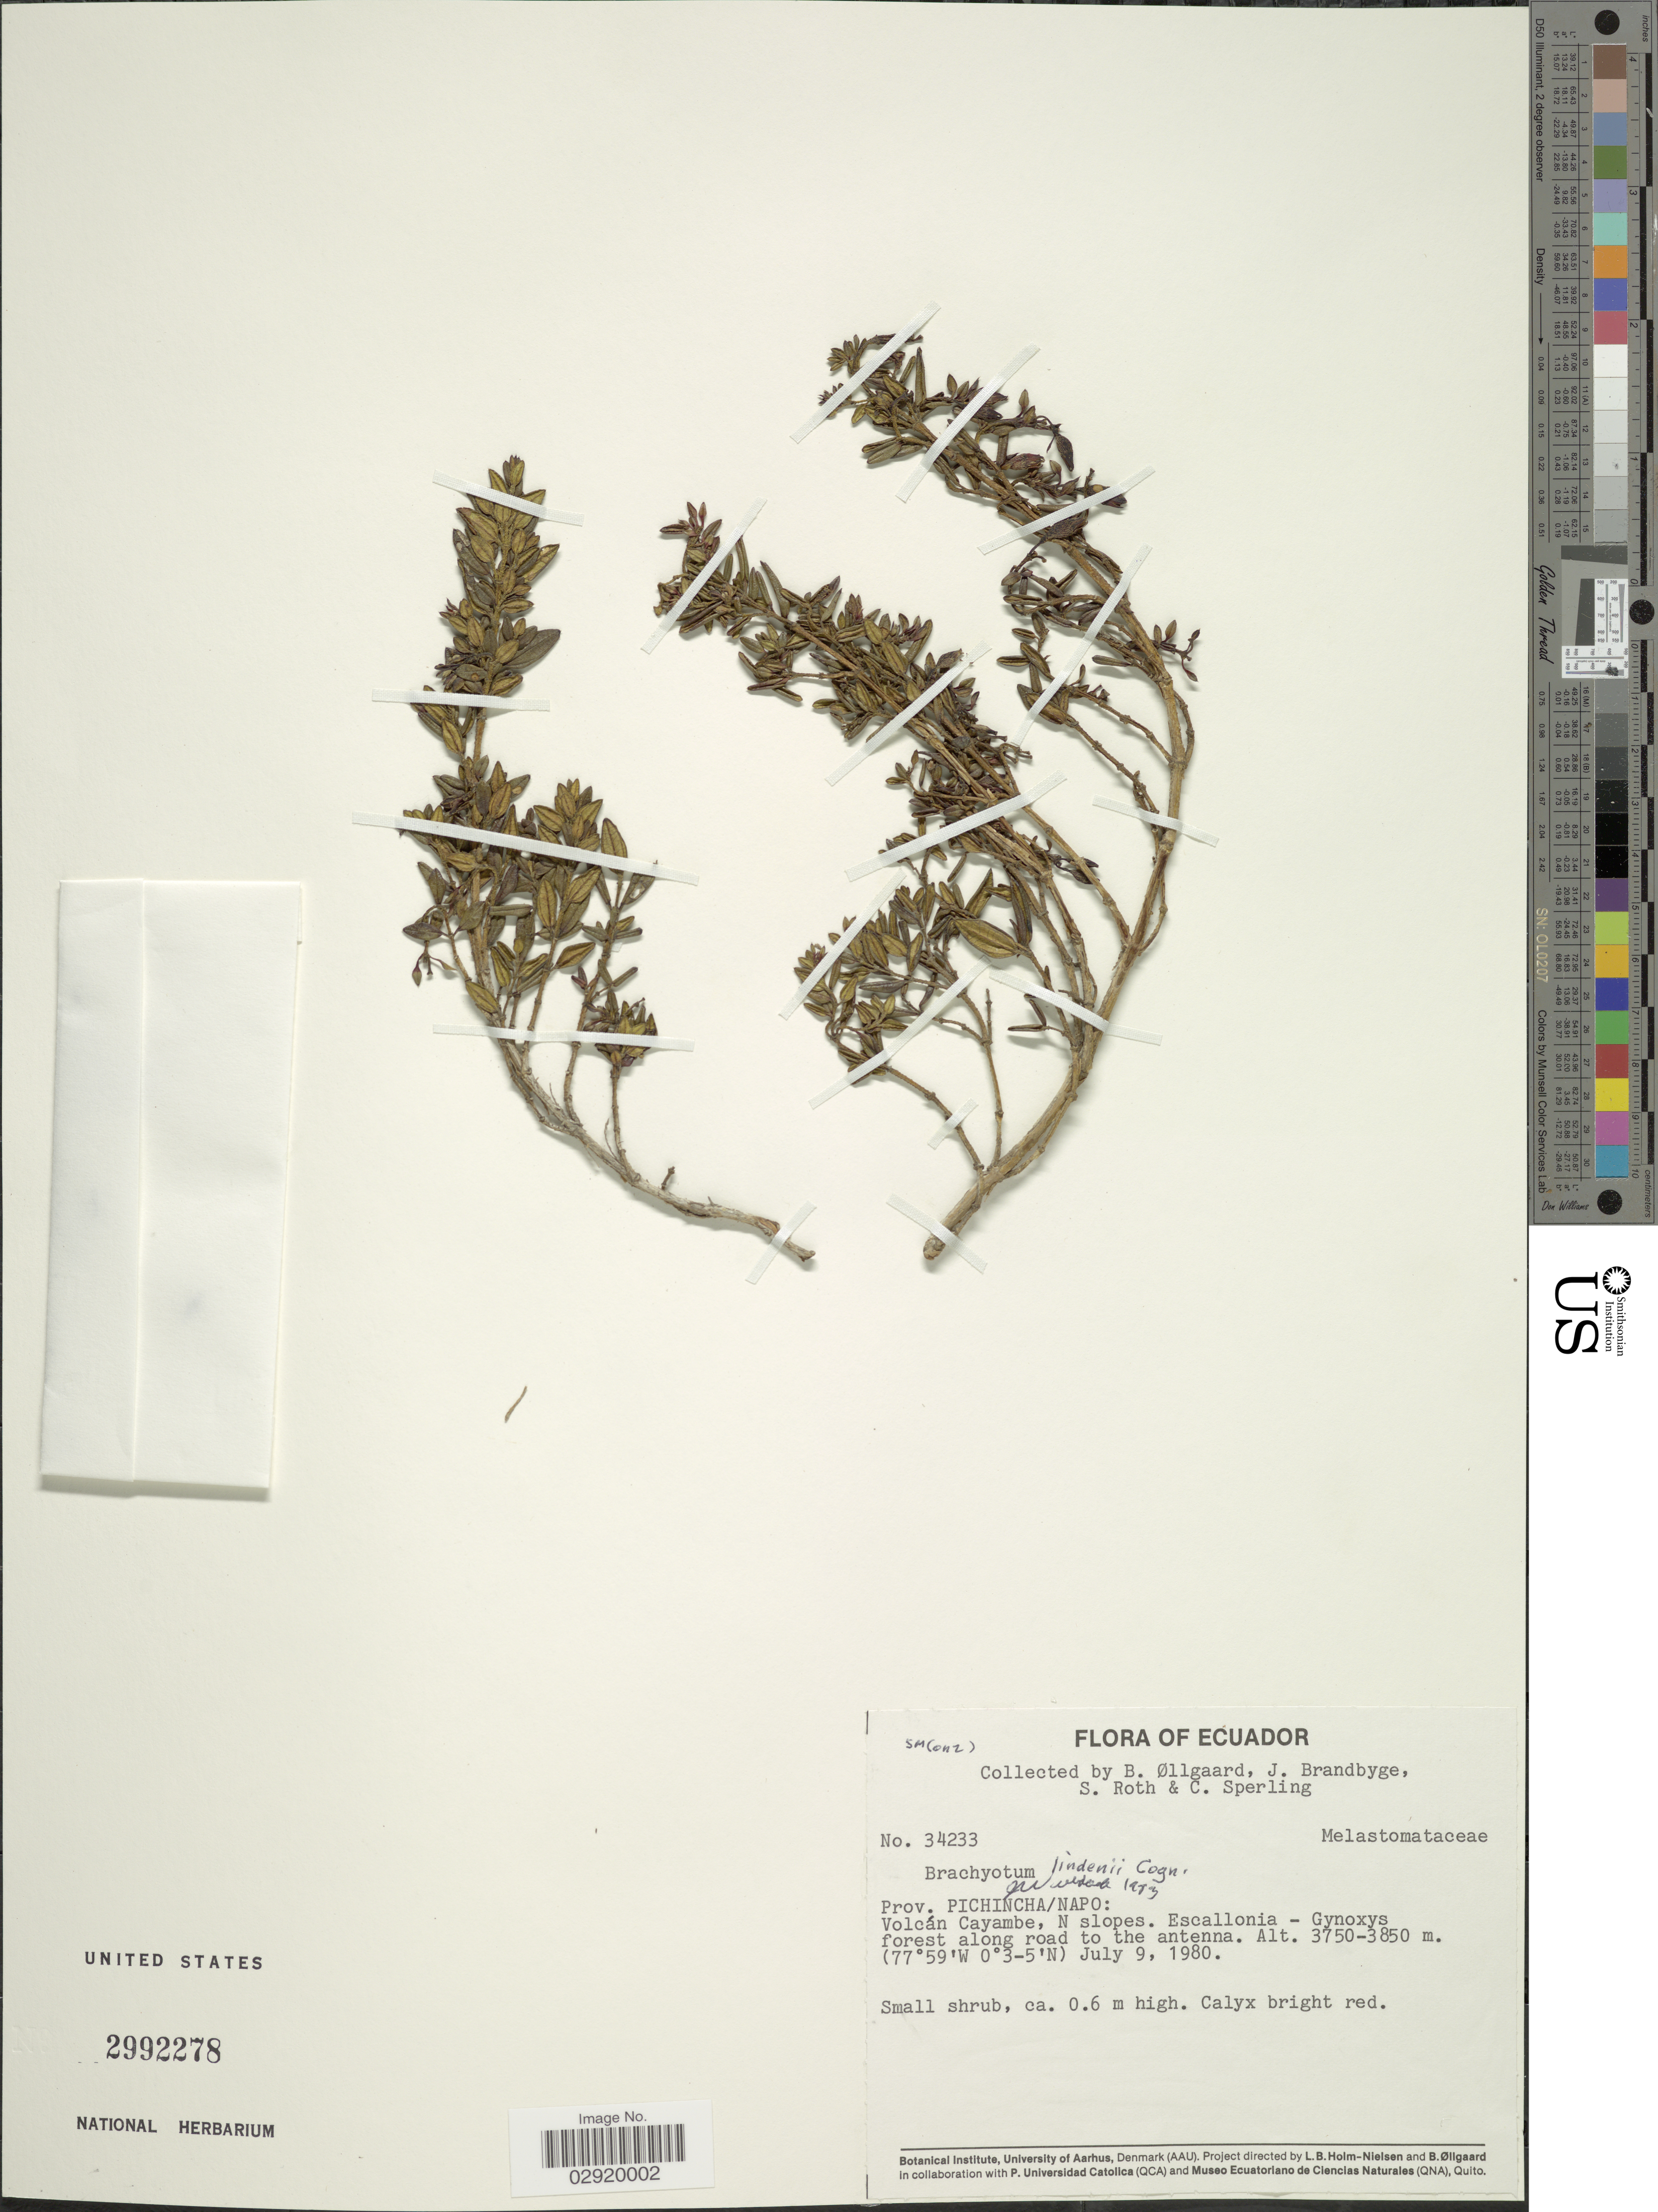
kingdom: Plantae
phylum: Tracheophyta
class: Magnoliopsida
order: Myrtales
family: Melastomataceae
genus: Brachyotum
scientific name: Brachyotum lindenii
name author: Cogn.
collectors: B. Øllgaard, J. Brandbyge, S. Roth & C. Sperling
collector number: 34233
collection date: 1980-07-09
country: Ecuador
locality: Prov. Pichincha/ Napo: Volcán Cayambe, N slopes. Escallonia - Gynoxys forest along road to the antenna.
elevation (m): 3750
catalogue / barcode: US 2992278